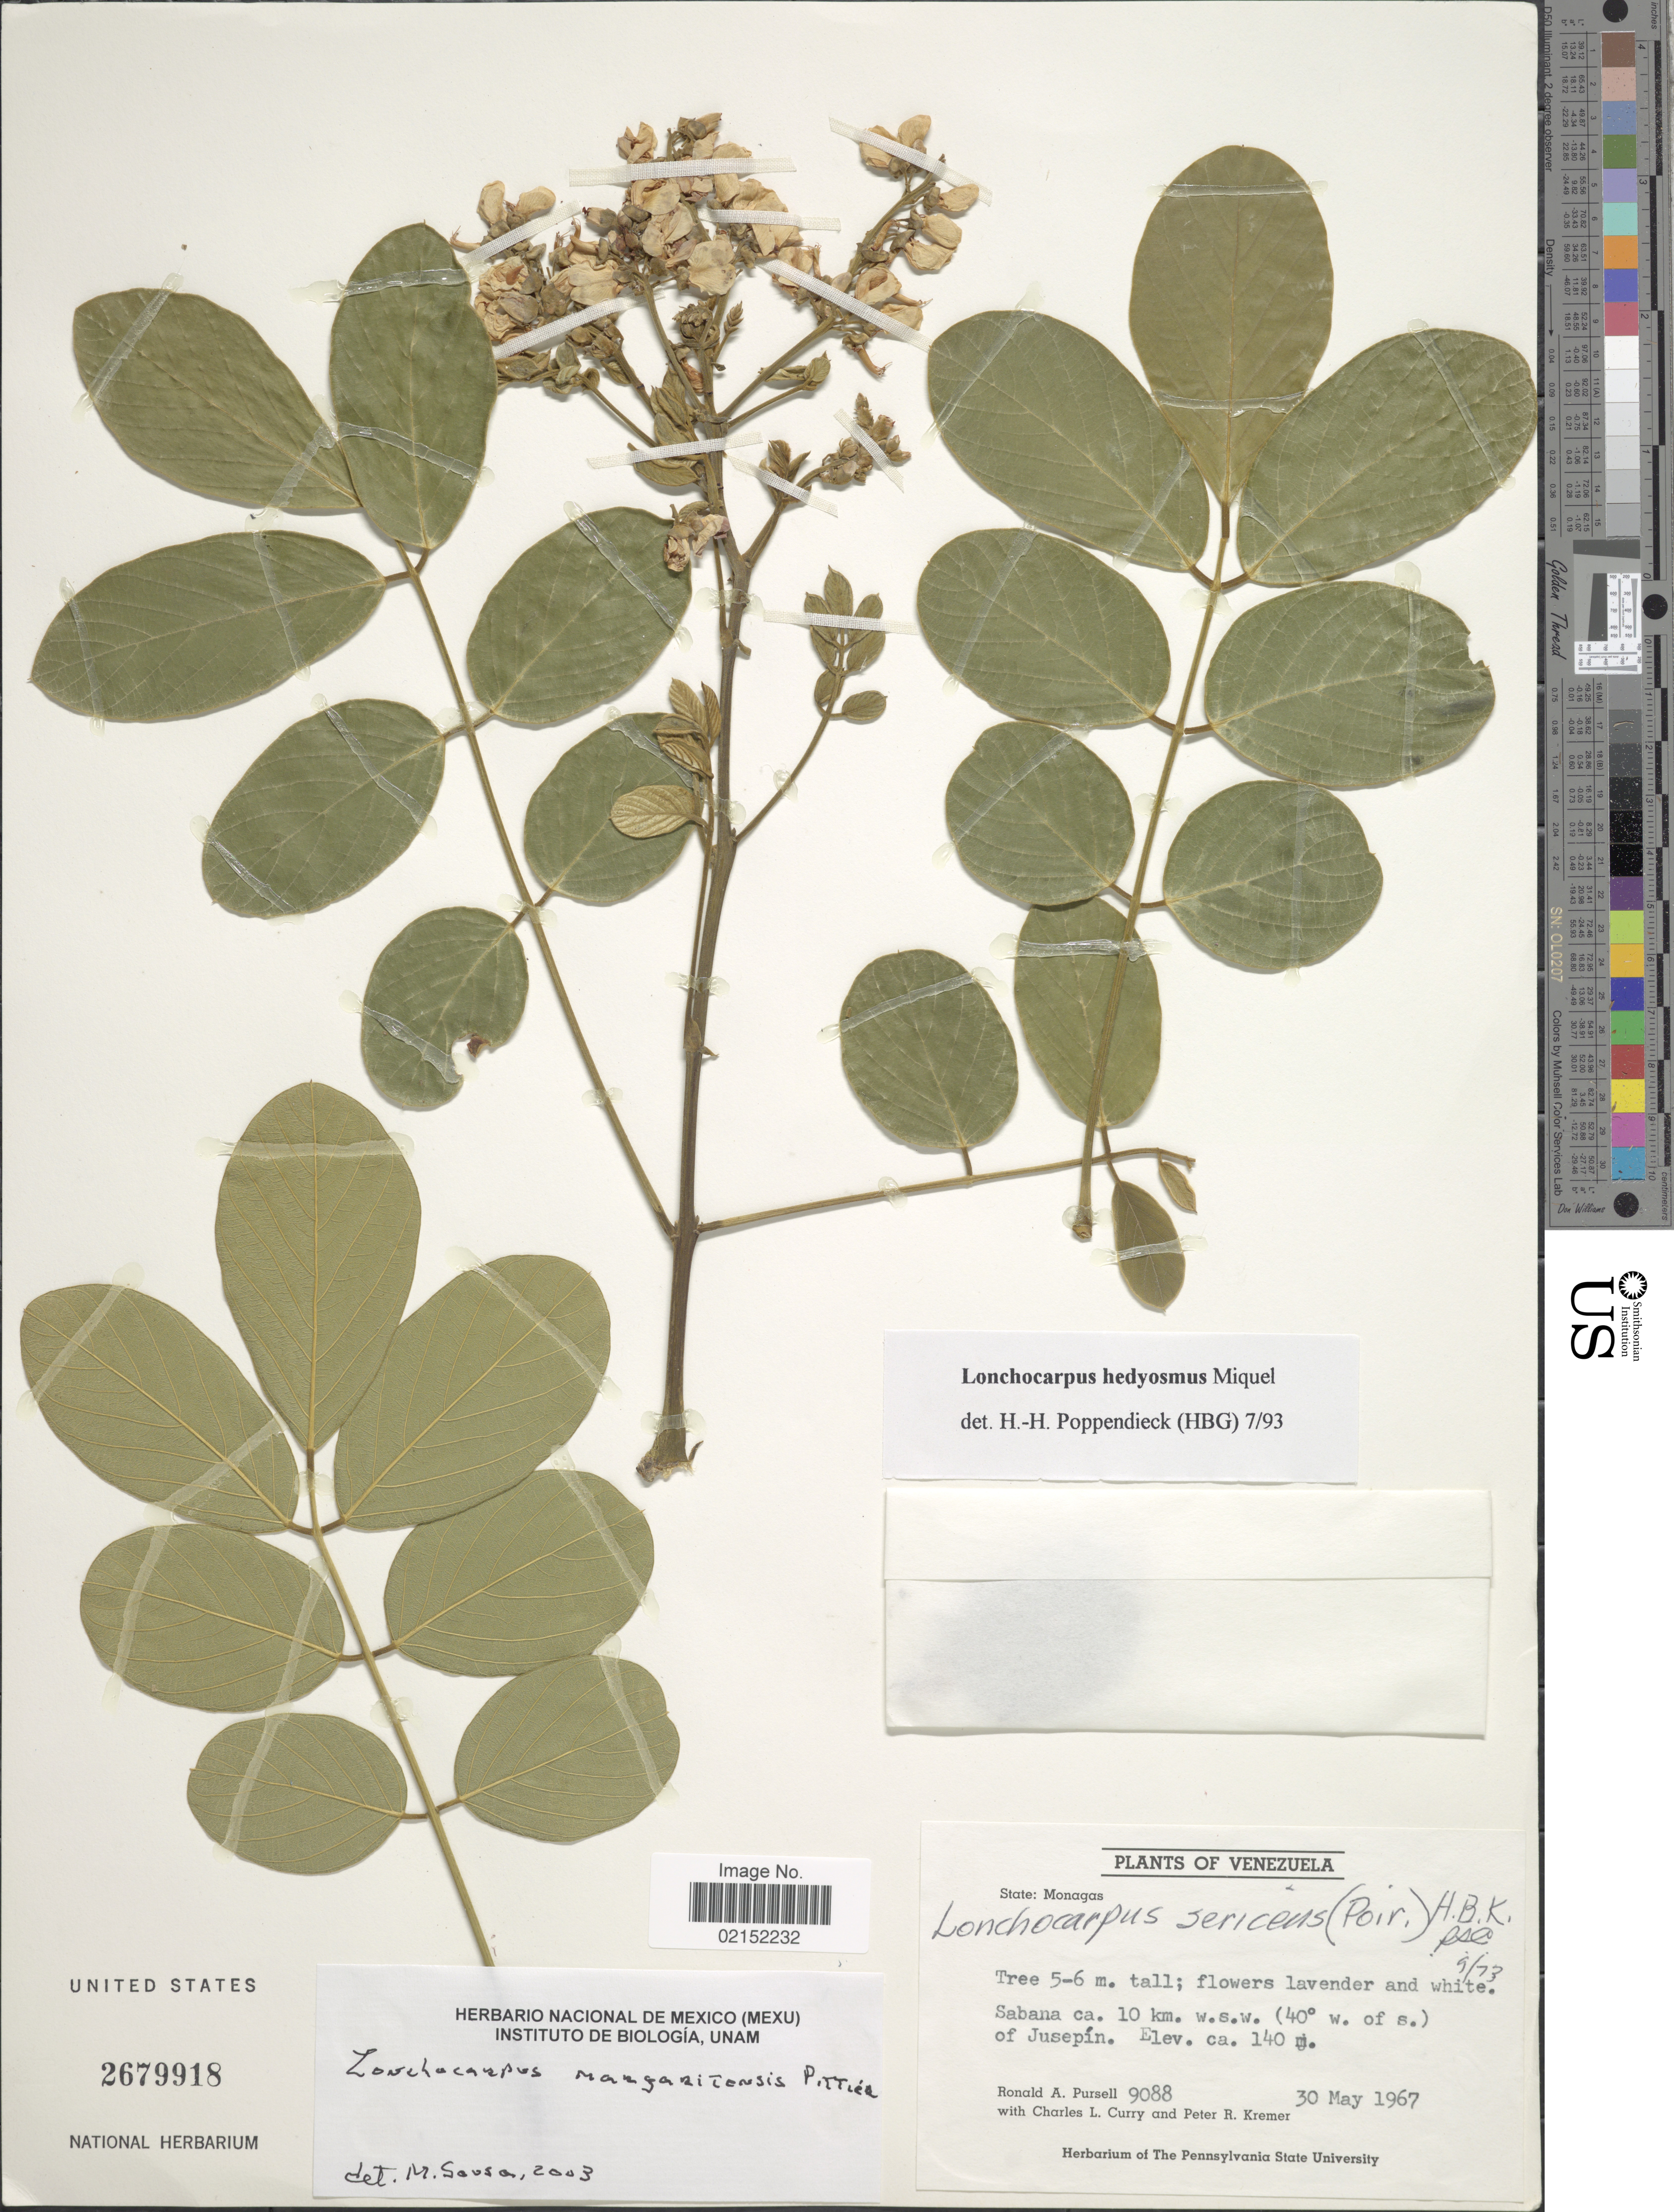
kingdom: Plantae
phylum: Tracheophyta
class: Magnoliopsida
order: Fabales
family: Fabaceae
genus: Lonchocarpus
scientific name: Lonchocarpus margaritensis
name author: Pittier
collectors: R. A. Pursell, C. L. Curry & P. Kremer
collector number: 9088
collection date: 1967-05-30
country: Venezuela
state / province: Monagas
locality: State: Monagas. Sabana ca. 10 km. W.S.W. of Jusepin.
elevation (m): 140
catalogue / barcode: US 2679918